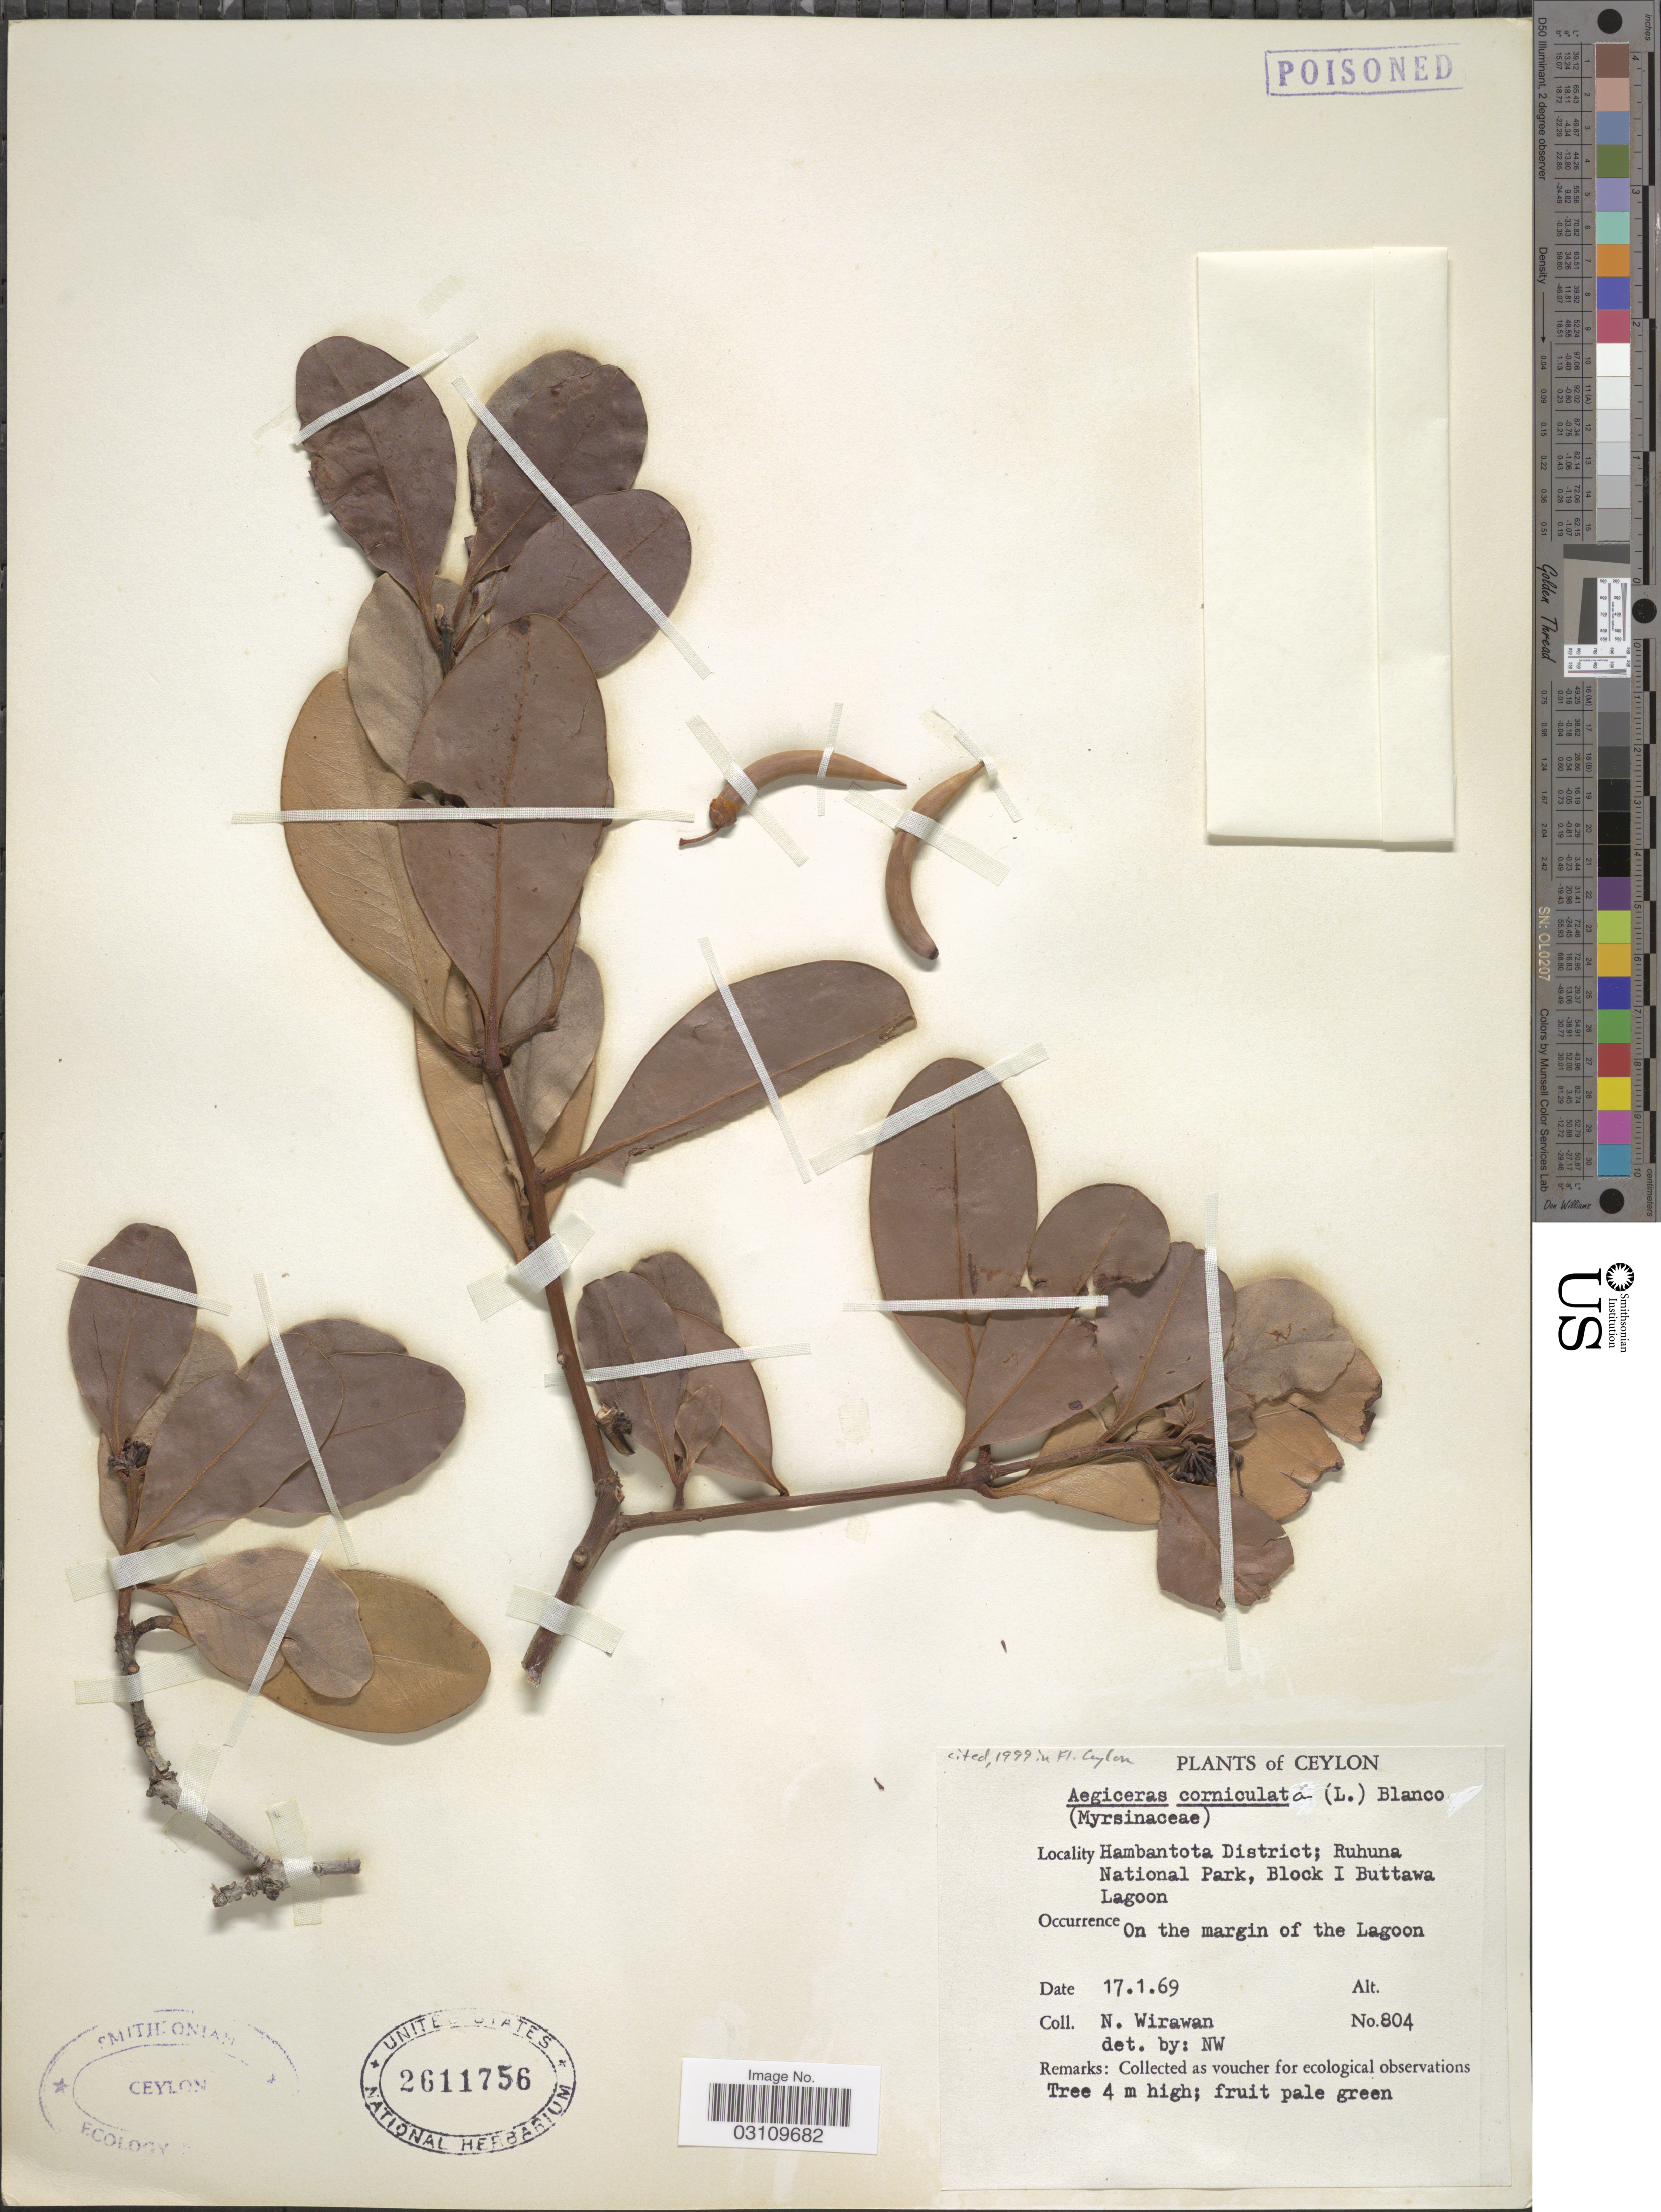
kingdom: Plantae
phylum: Tracheophyta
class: Magnoliopsida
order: Ericales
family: Primulaceae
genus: Aegiceras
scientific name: Aegiceras corniculatum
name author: (L.) Blanco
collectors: N. Wirawan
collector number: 804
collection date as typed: Transcribed d/m/y: 17/6/69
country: Sri Lanka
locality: Ceylon, Hambantota District; Ruhuna National Park, Block I Buttawa Lagoon.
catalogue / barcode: US 2611756